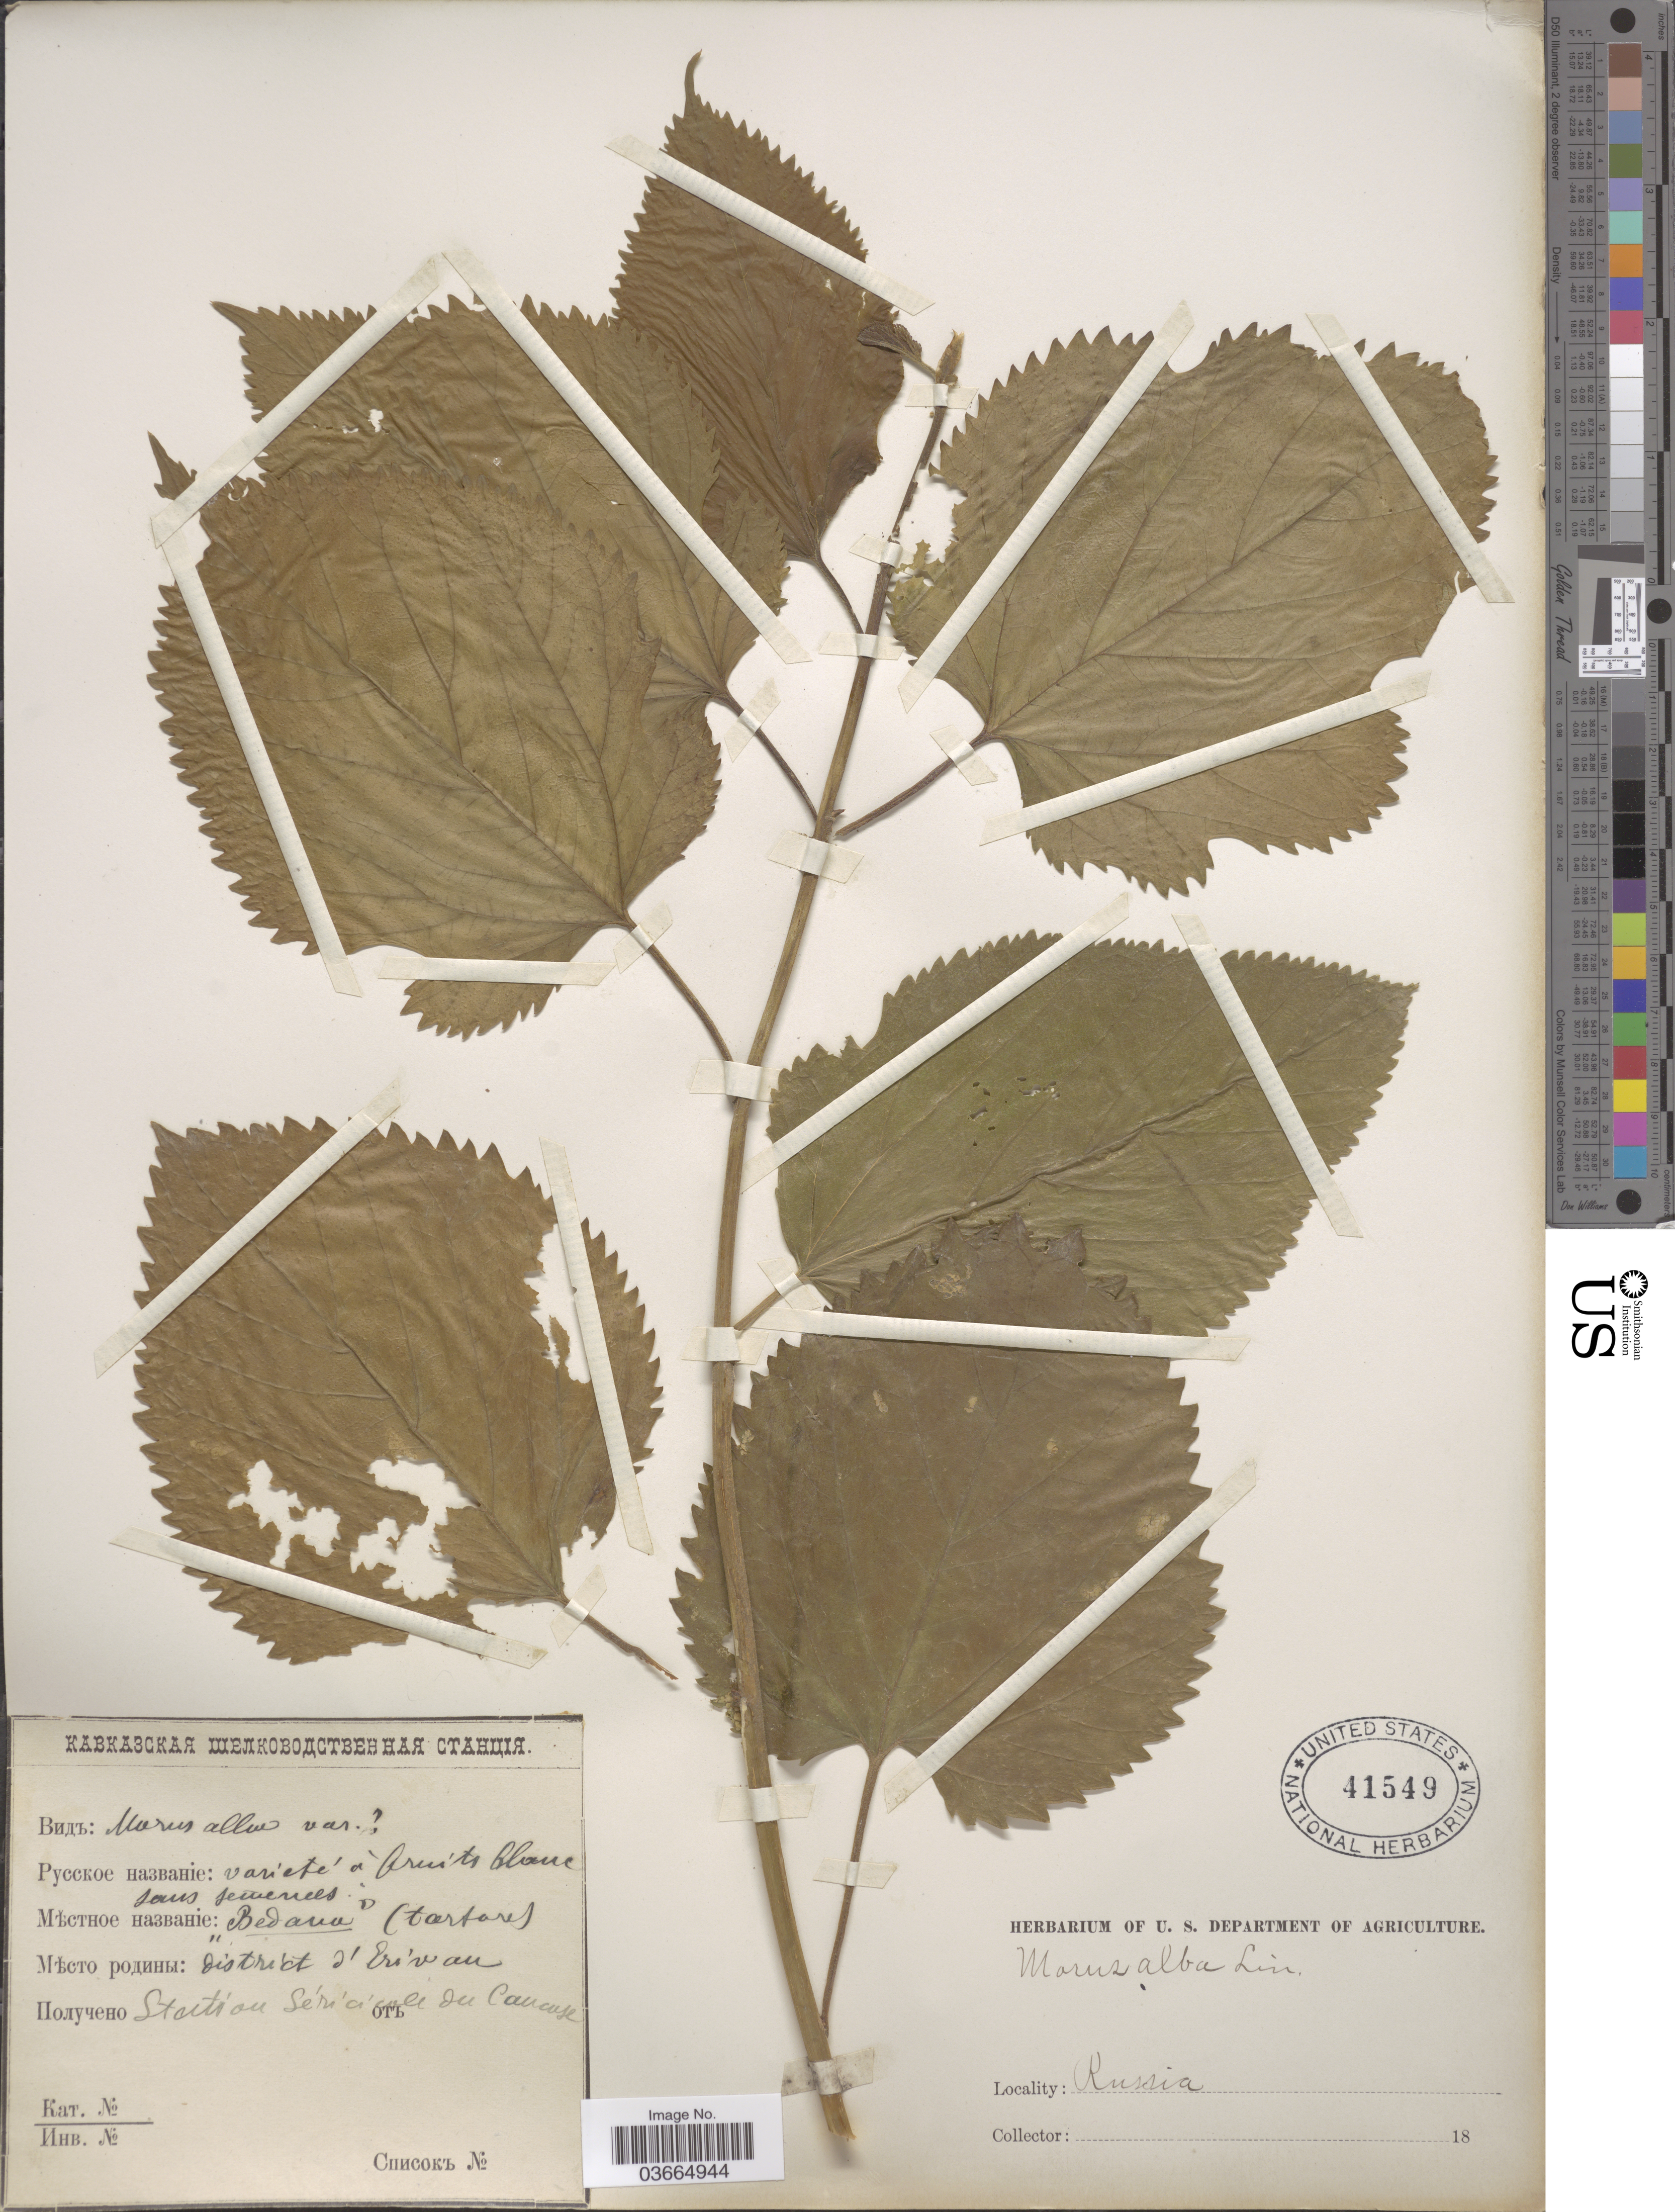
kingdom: Plantae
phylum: Tracheophyta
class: Magnoliopsida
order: Rosales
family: Moraceae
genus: Morus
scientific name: Morus alba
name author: L.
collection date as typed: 18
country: Russian Federation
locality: X District d' Erivan*. X Station Se'rici' cole* du Caucase.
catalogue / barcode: US 41549